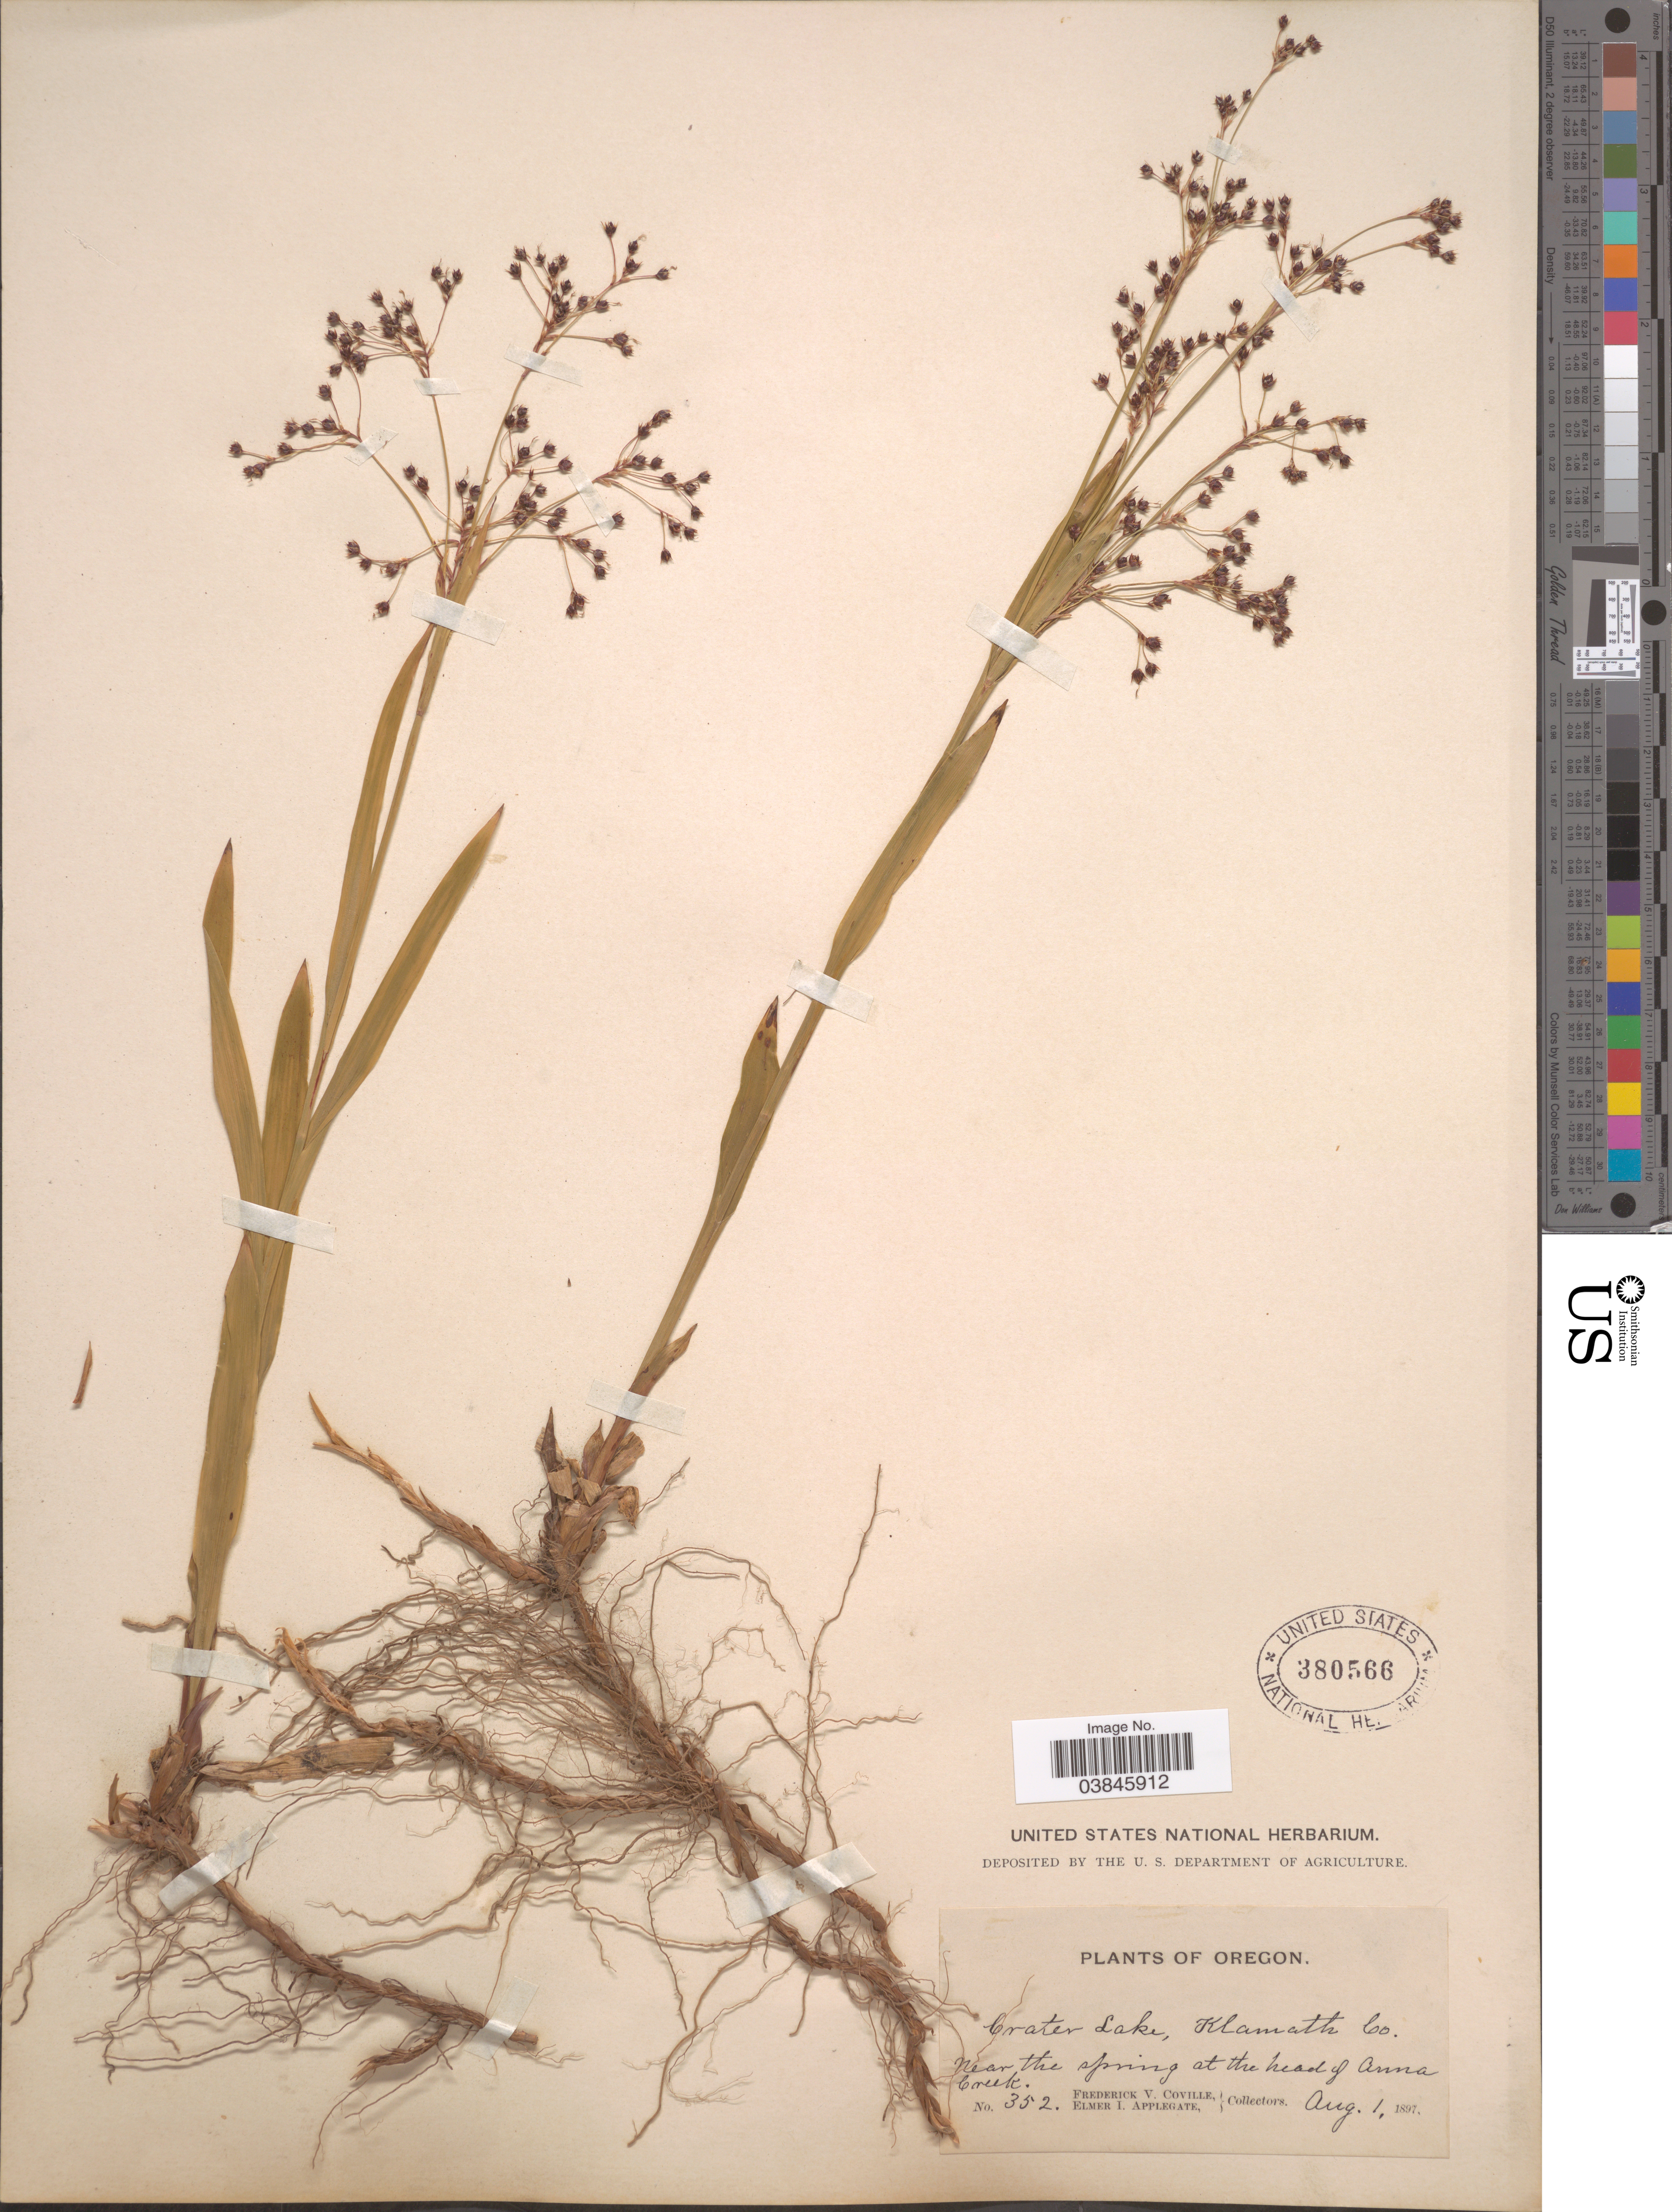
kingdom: Plantae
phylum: Tracheophyta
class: Liliopsida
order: Poales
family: Juncaceae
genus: Luzula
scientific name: Luzula glabrata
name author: (Hoppe) Desv.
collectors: F. V. Coville & E. I. Applegate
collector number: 352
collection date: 1897-08-01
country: United States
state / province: Oregon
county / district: Klamath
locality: Crater Lake, Klamath Co. Near the spring at the head of Anna Creek.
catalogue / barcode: US 380566